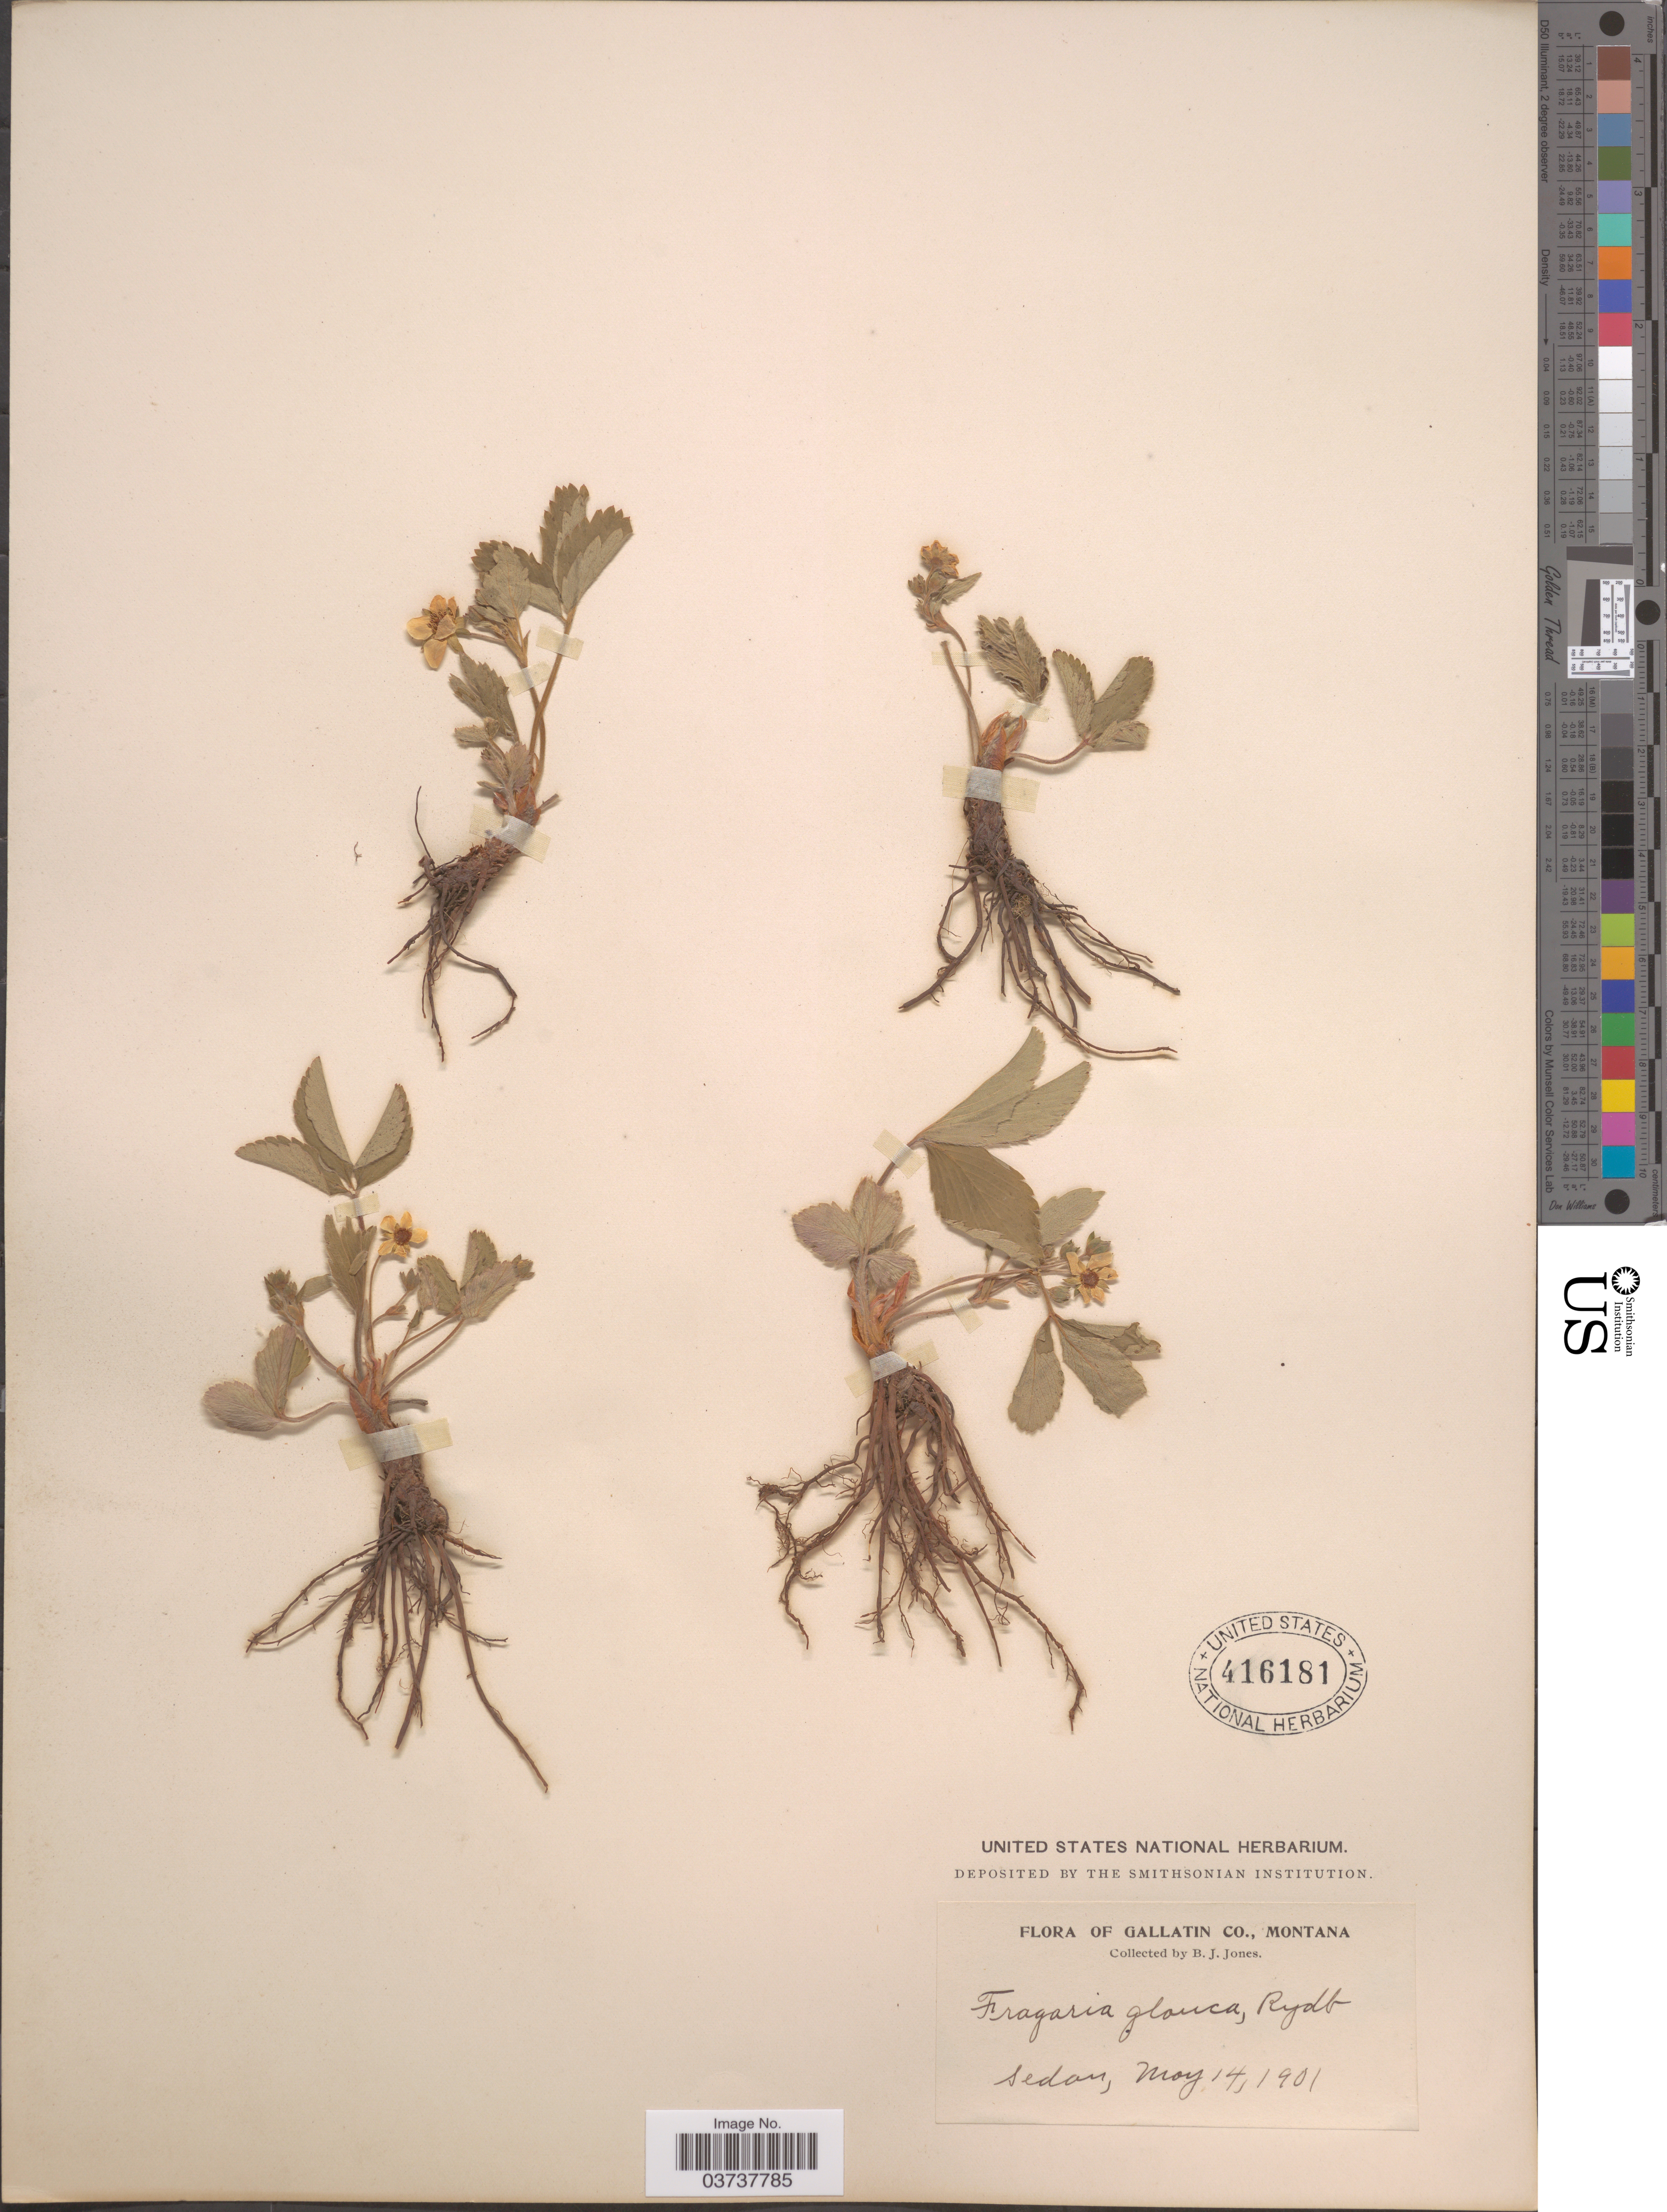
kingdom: Plantae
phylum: Tracheophyta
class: Magnoliopsida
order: Rosales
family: Rosaceae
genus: Fragaria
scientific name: Fragaria virginiana subsp. glauca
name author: (S. Watson) Staudt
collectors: B. Jones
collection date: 1901-05-14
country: United States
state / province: Montana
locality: Gallatin Co. Sedan.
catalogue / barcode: US 416181